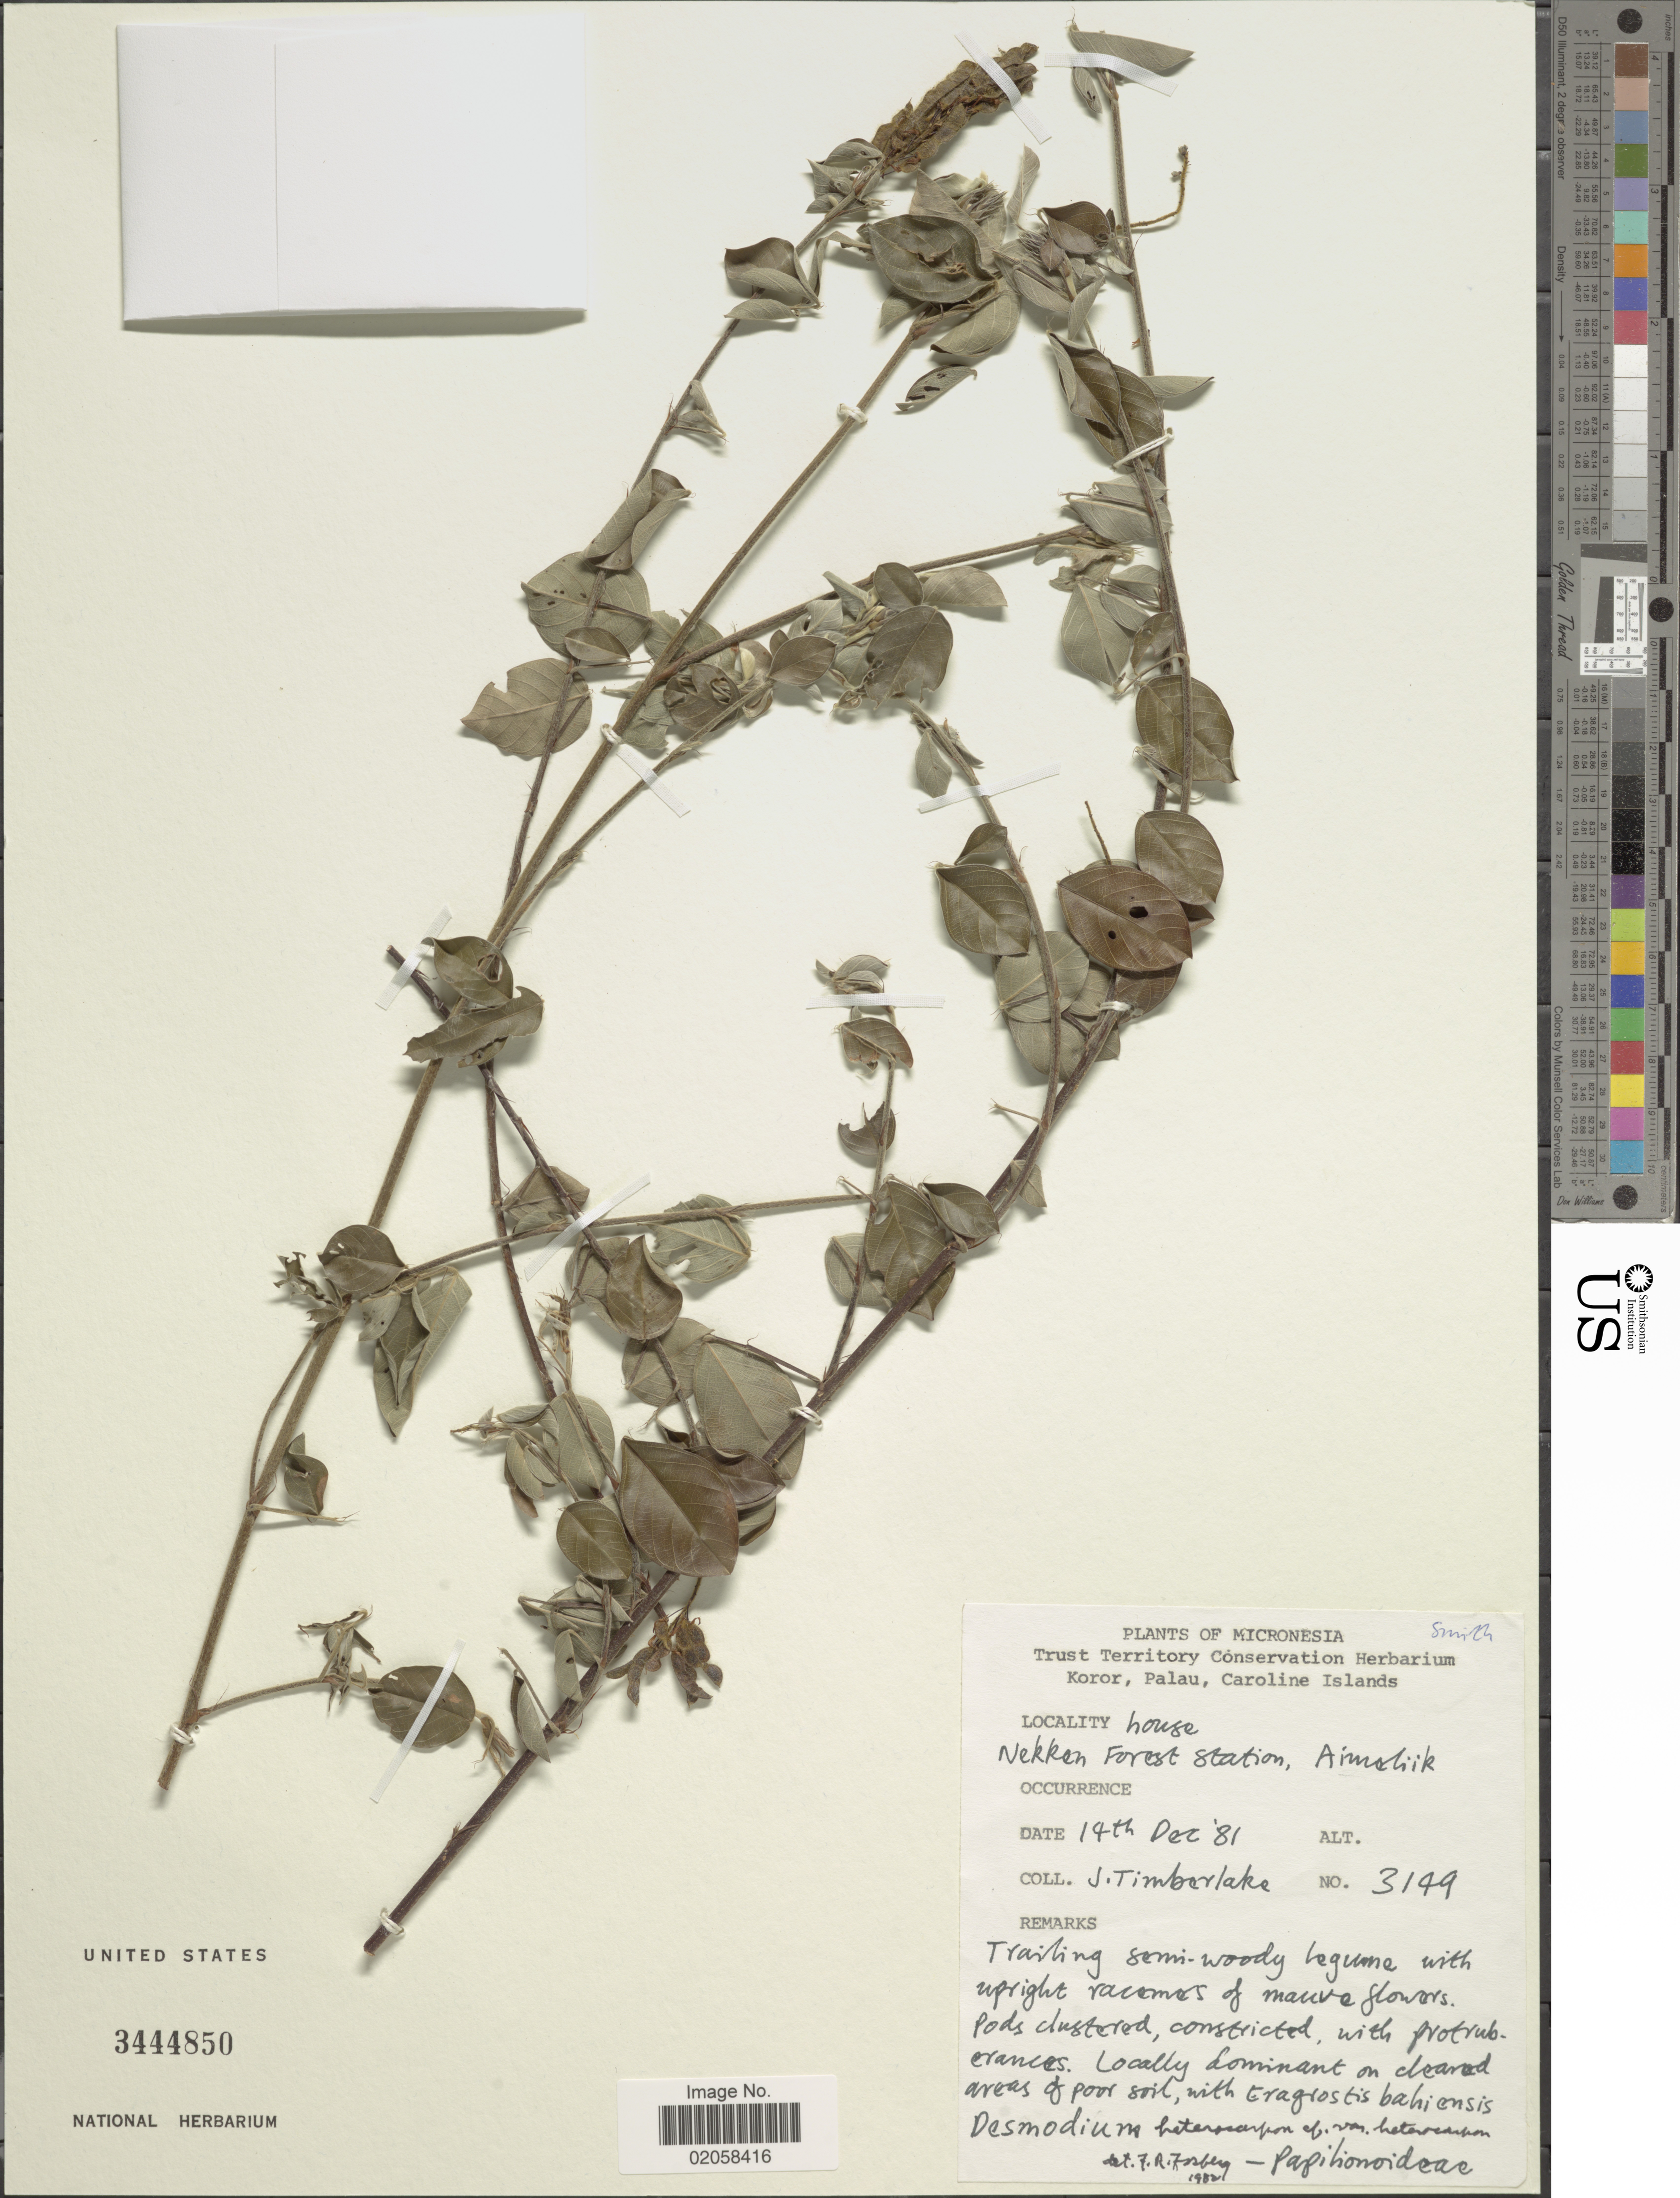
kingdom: Plantae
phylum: Tracheophyta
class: Magnoliopsida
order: Fabales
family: Fabaceae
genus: Grona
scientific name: Grona heterocarpos subsp. heterocarpos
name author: (L.) H. Ohashi & K. Ohashi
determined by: Strong, Mark T., (BOT), Smithsonian Institution - National Museum of Natural History (UNITED STATES)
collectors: J. Timberlake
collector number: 3149*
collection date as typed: Transcribed d/m/y: 14/12/81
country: Palau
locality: Micronesia, Koror, Palau, Caroline Islands, house Nekken Forest Station, Aimsliik [interpreted], Trailing.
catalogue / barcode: US 3444850